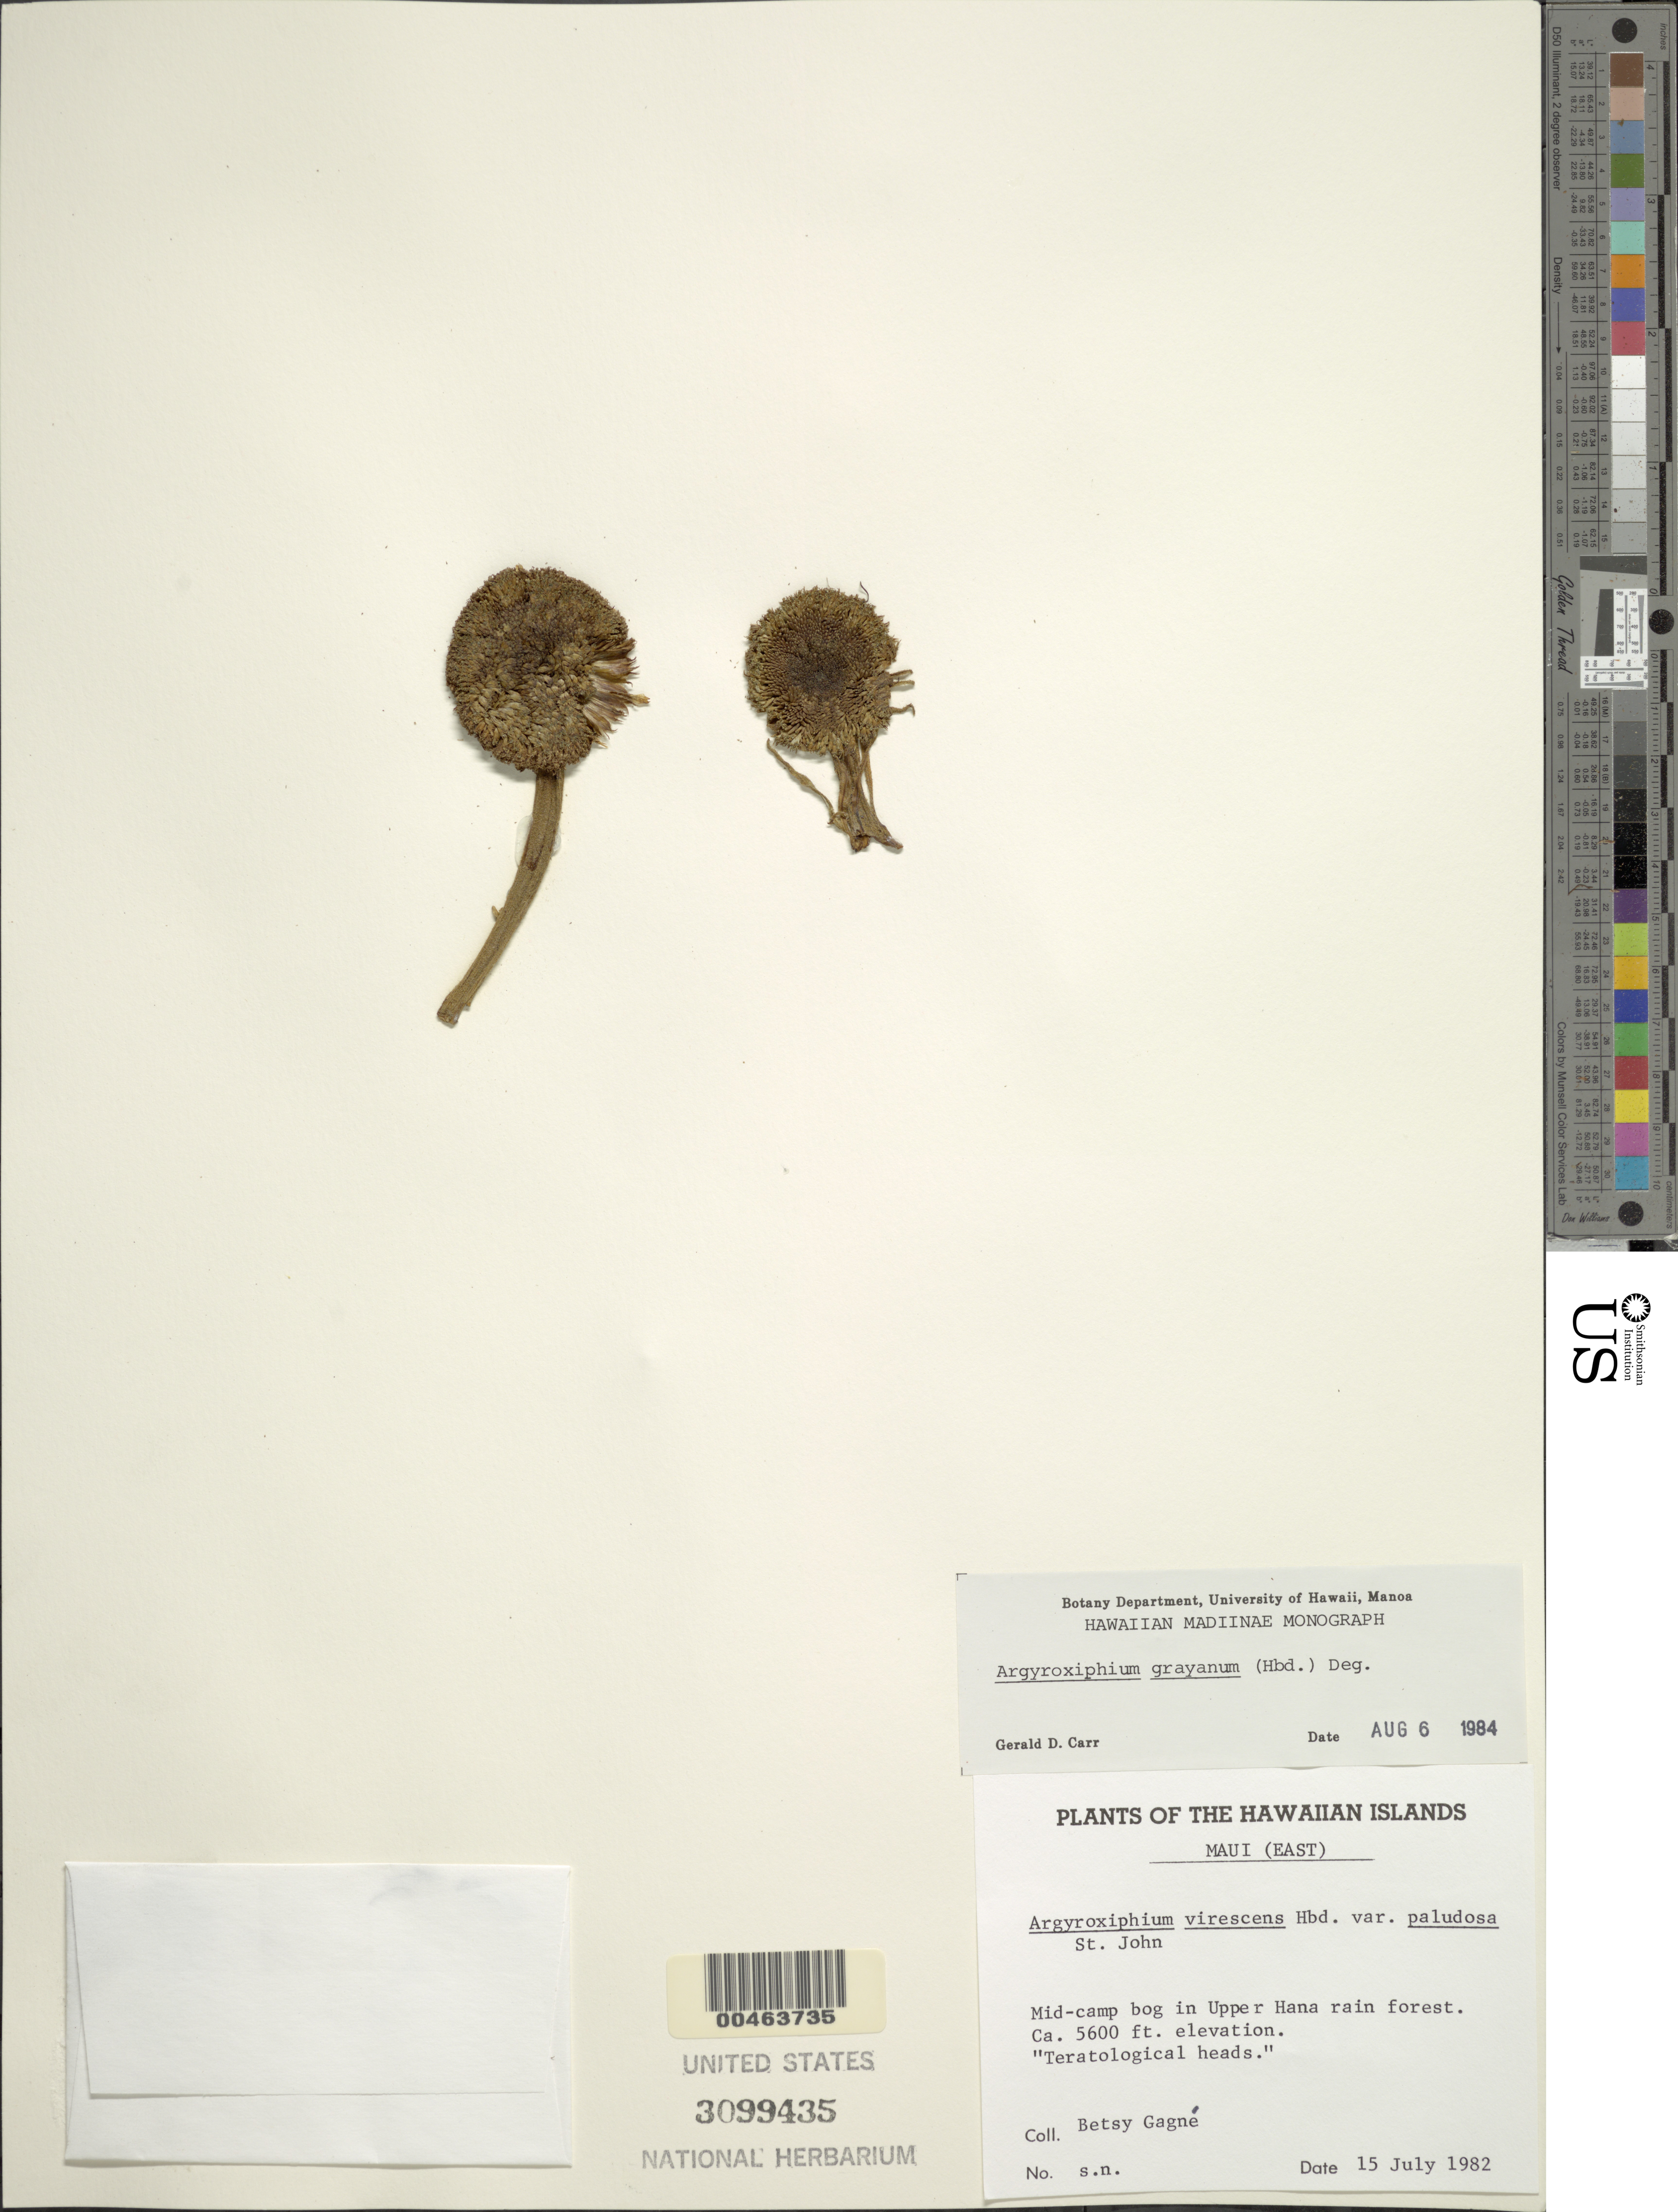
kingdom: Plantae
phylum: Tracheophyta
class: Magnoliopsida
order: Asterales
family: Asteraceae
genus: Argyroxiphium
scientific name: Argyroxiphium grayanum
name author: (Hillebr.) O. Deg.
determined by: Carr, G. D.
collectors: B. H. Gagné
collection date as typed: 15 Jul 1982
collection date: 1982-07-15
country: United States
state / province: Hawaii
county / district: Maui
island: Maui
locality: East Maui: Mid-camp bog in Upper Hana rain forest.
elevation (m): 1707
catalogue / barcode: US 3099435